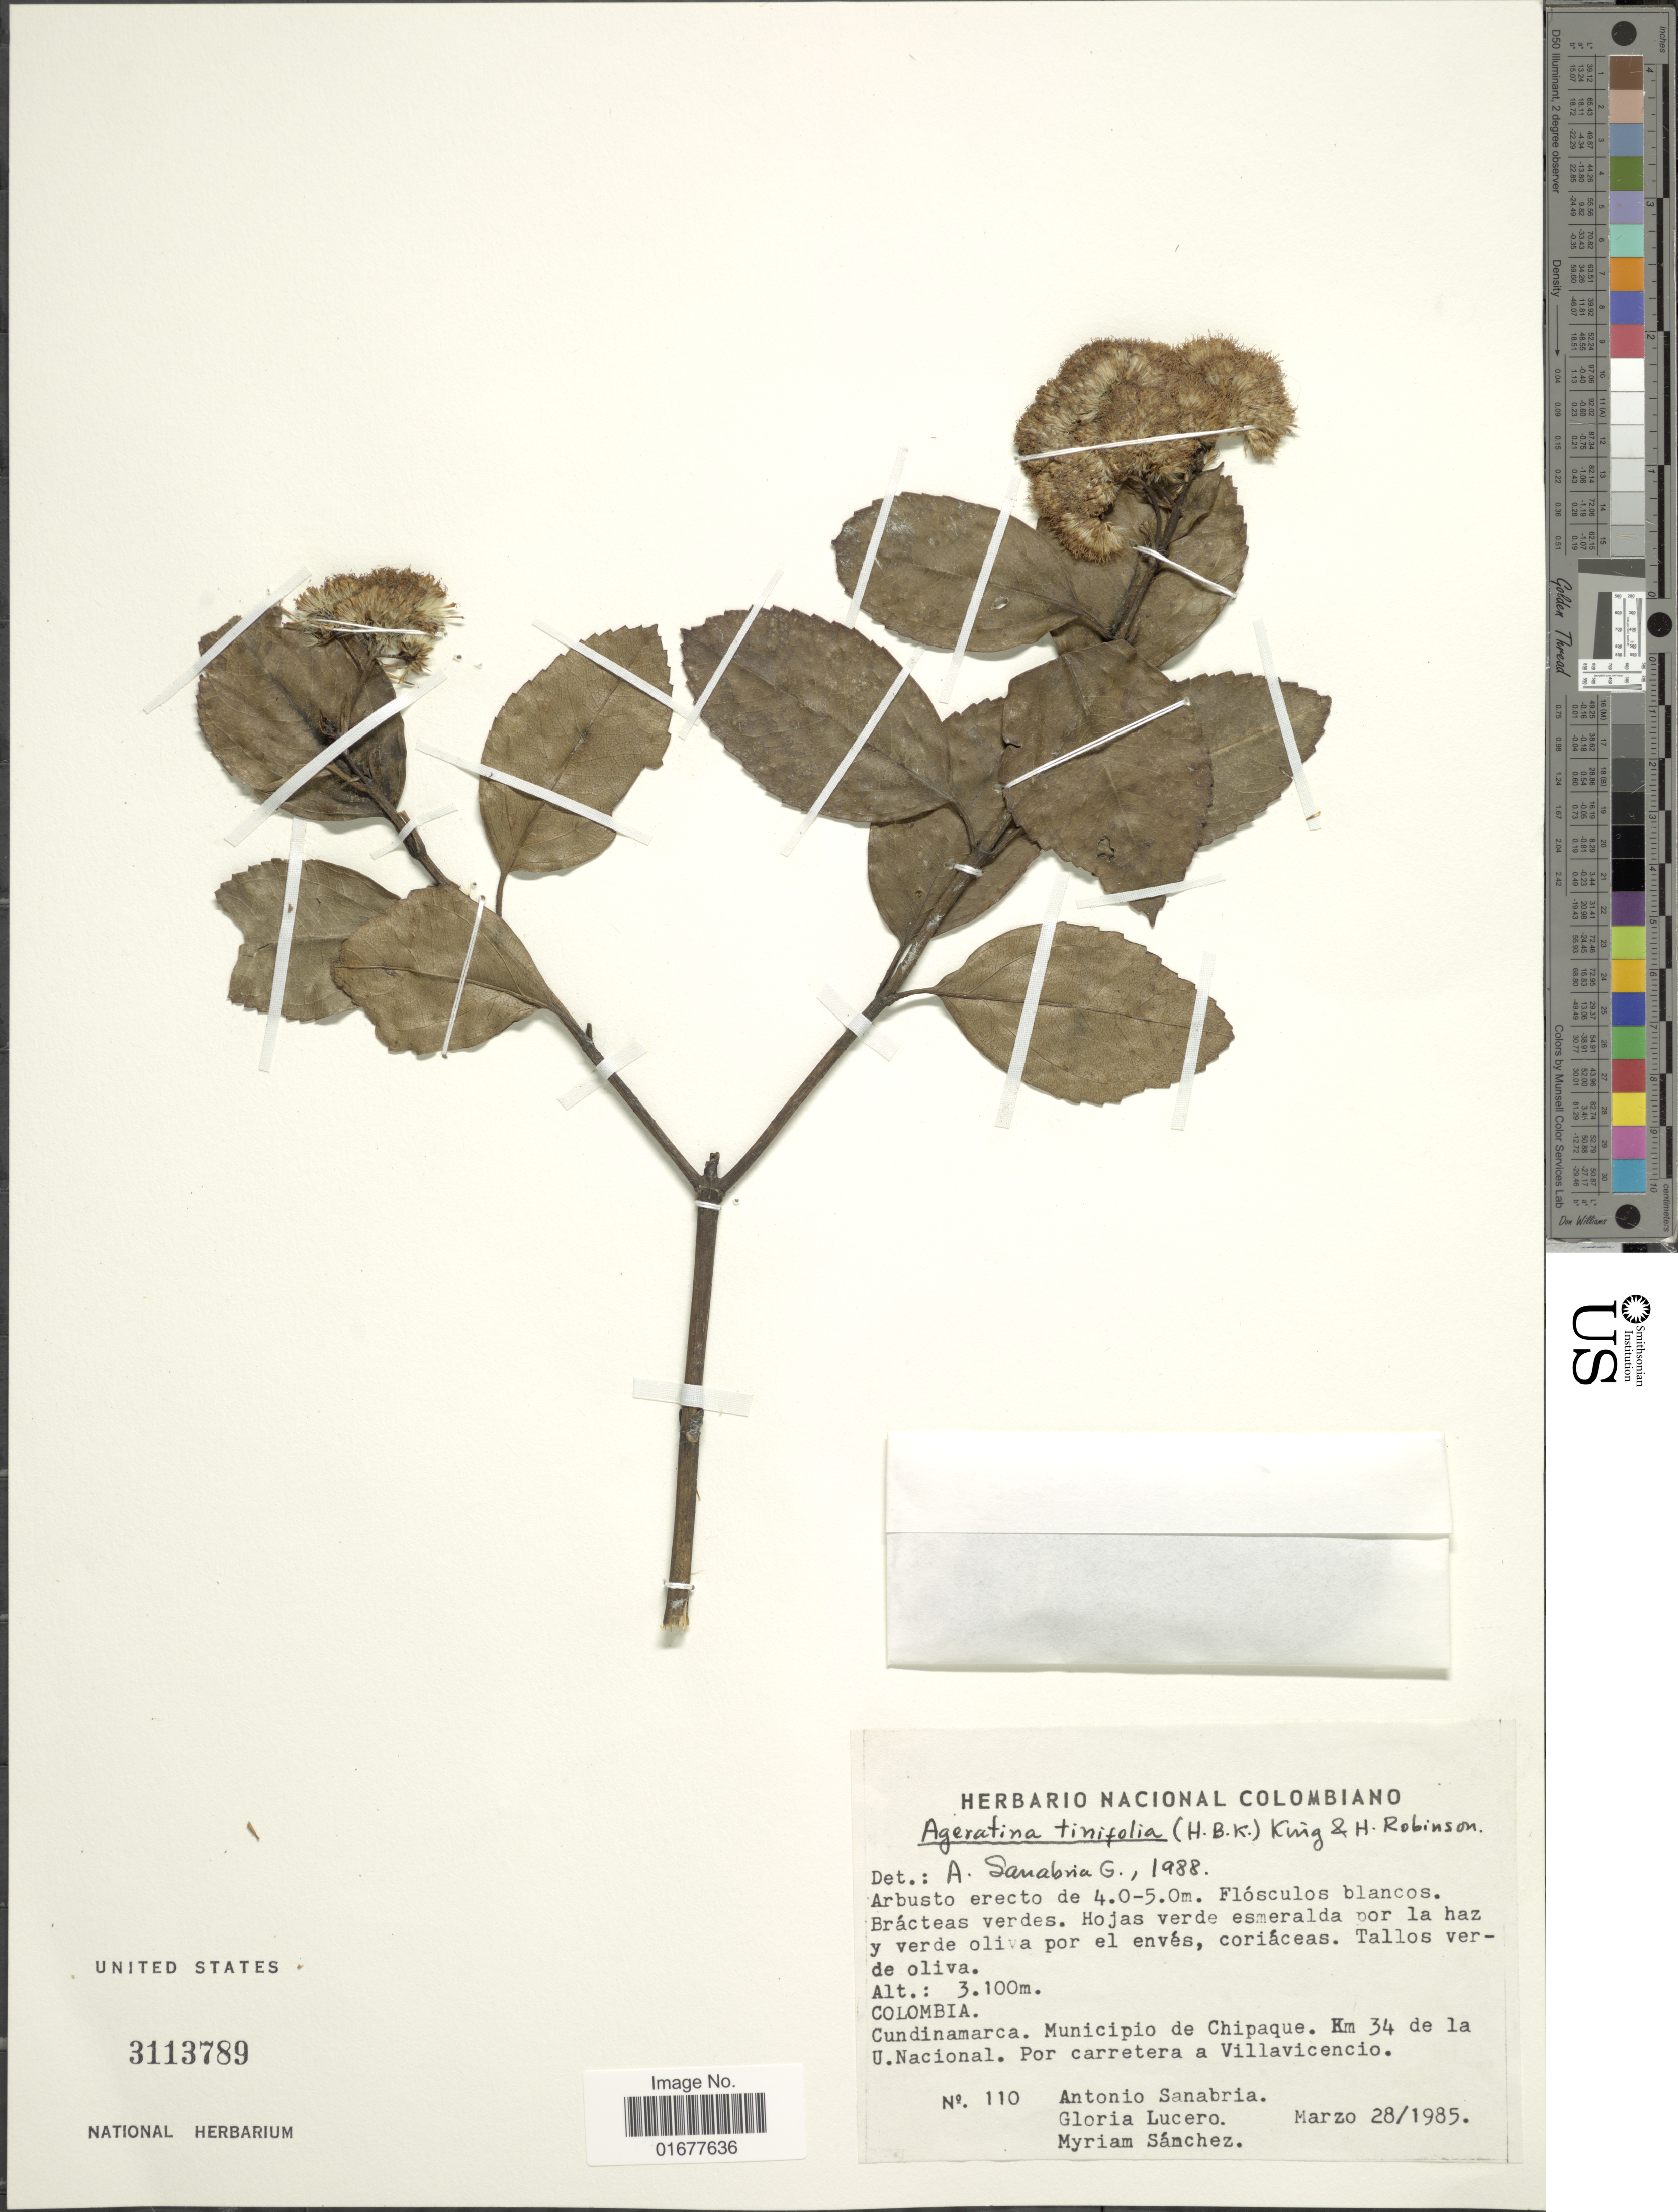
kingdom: Plantae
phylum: Tracheophyta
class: Magnoliopsida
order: Asterales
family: Asteraceae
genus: Ageratina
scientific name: Ageratina tinifolia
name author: (Kunth) R.M. King & H. Rob.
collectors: A. Sanabria G., G. Lucero & M. Sánchez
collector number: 110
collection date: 1985-03-28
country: Colombia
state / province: Cundinamarca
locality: Municipio de Chipaque, Km 34 de la U. Nacional, Por carretera a Villavicencio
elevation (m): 3100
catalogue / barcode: US 3113789